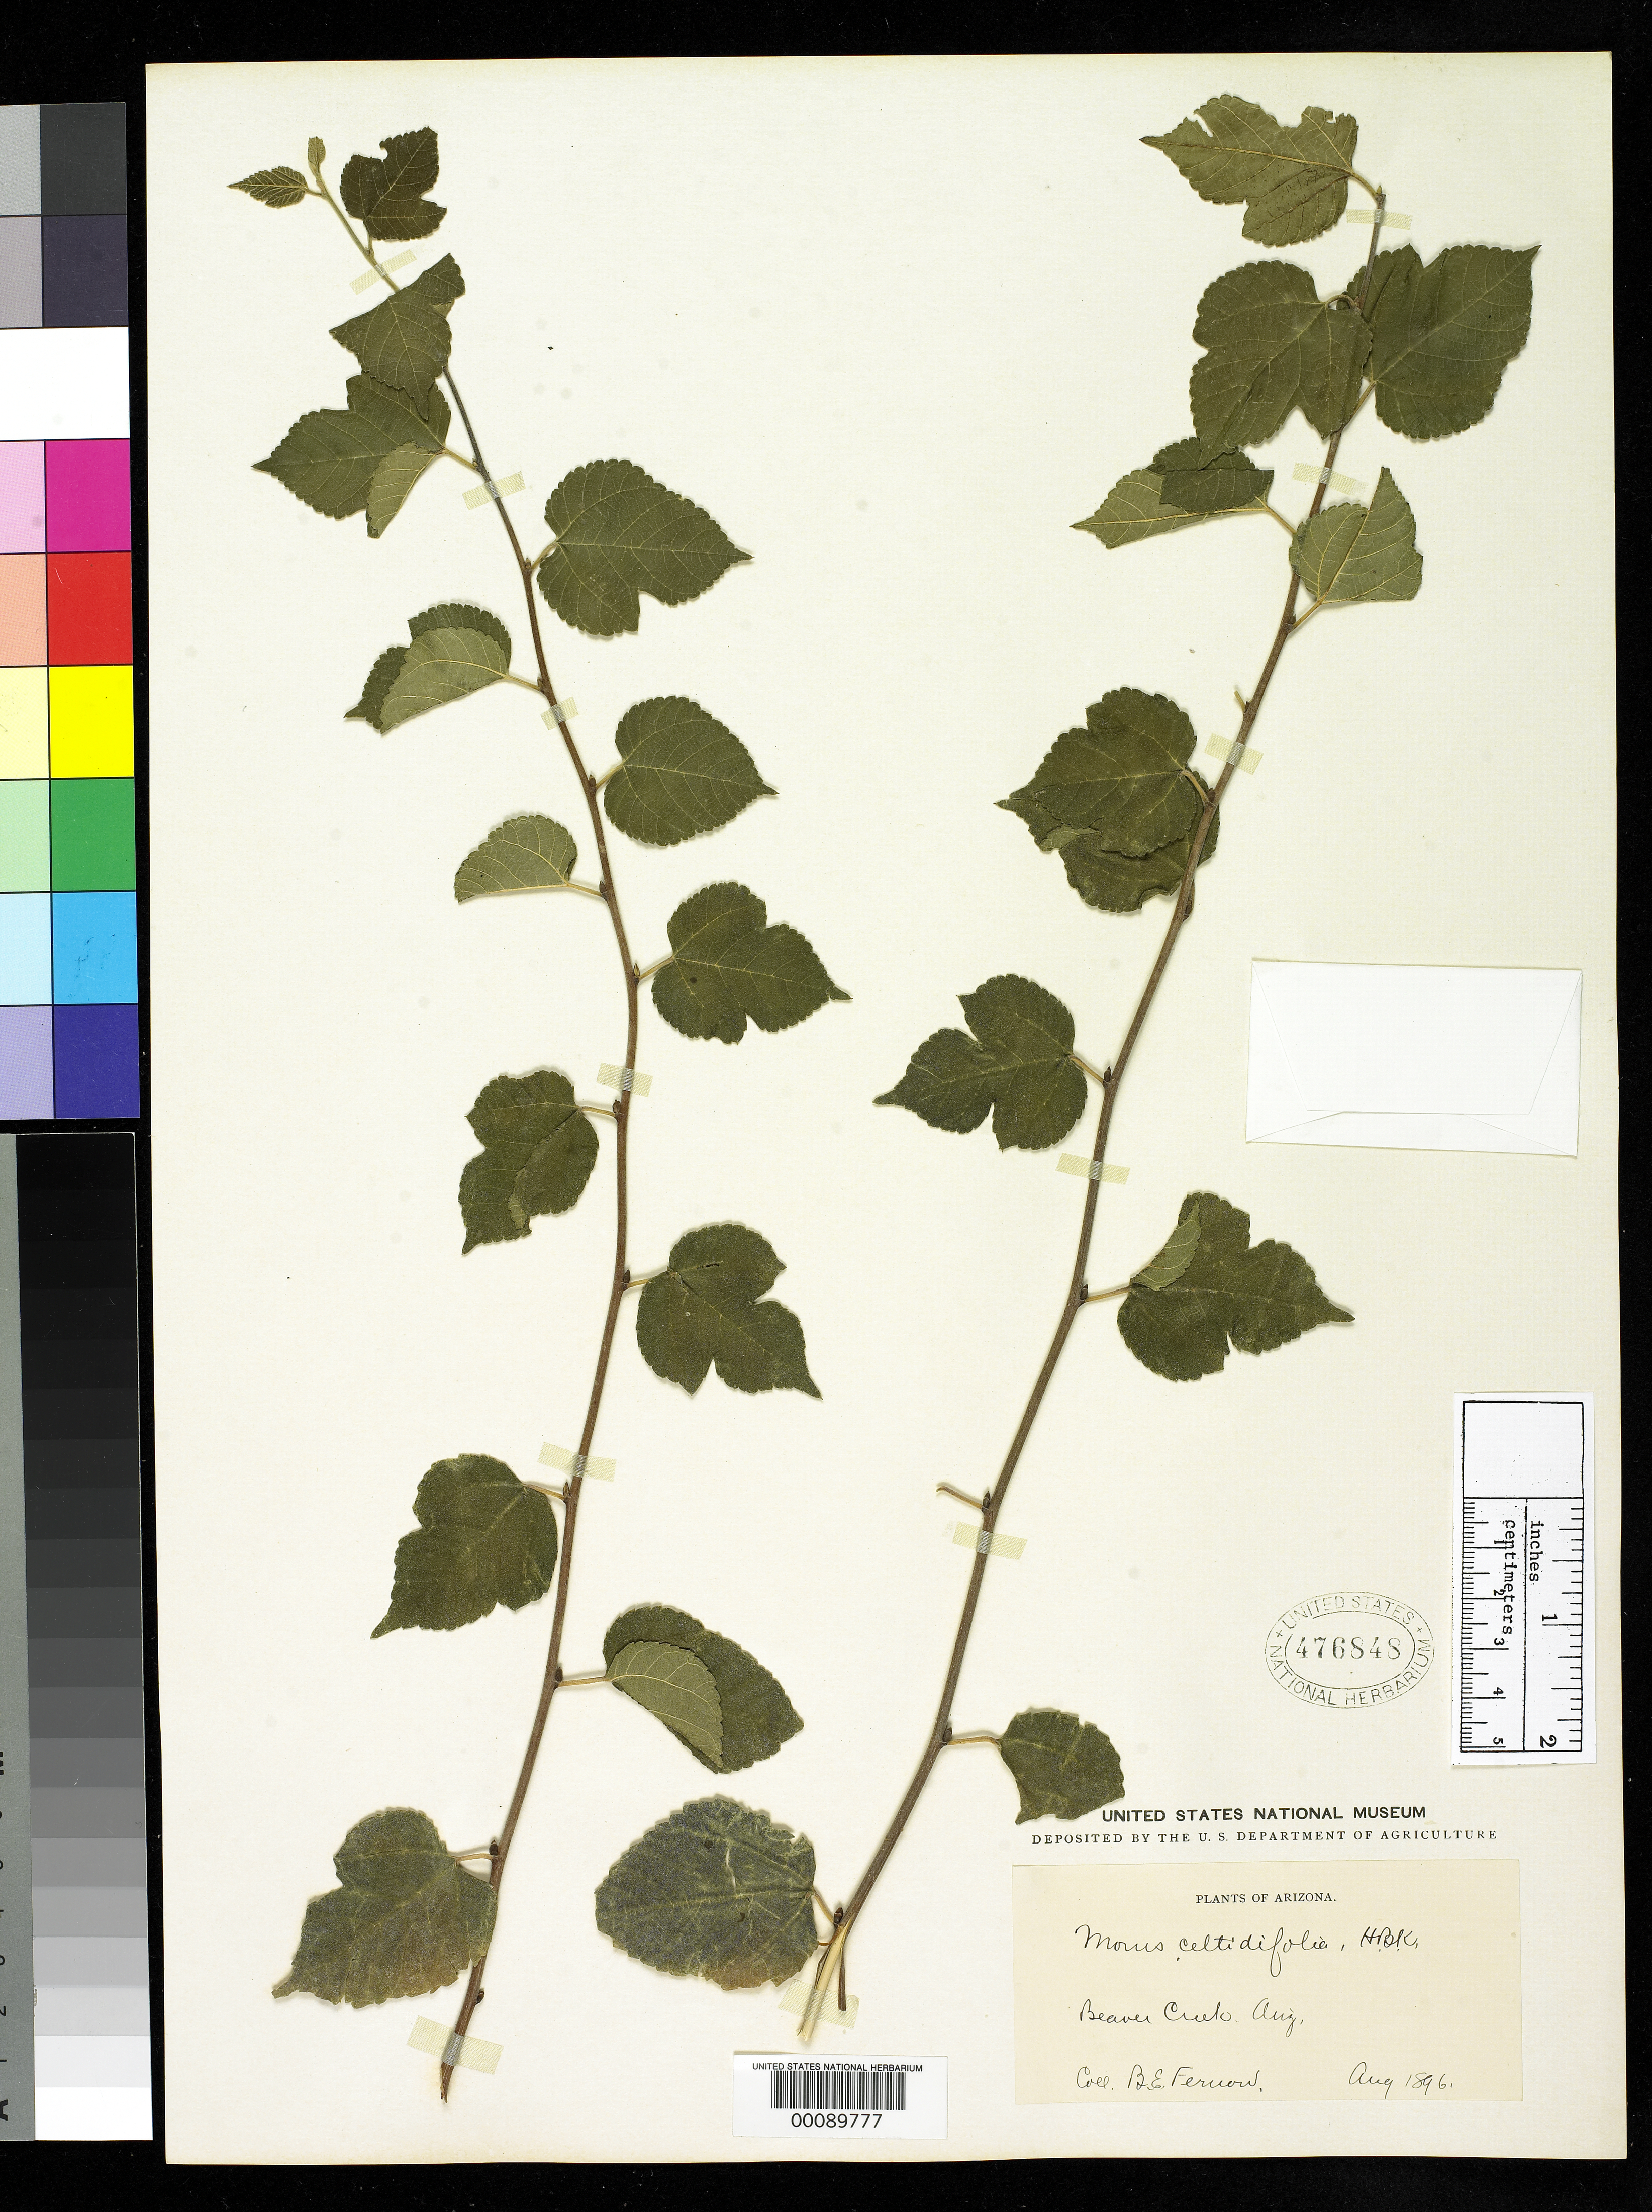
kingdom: Plantae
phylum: Tracheophyta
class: Magnoliopsida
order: Rosales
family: Moraceae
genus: Morus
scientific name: Morus radulina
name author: Greene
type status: Isotype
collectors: B. Fernow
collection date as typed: Aug 1896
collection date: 1896-08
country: United States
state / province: Arizona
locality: Beaver Creek.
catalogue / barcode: US 476848